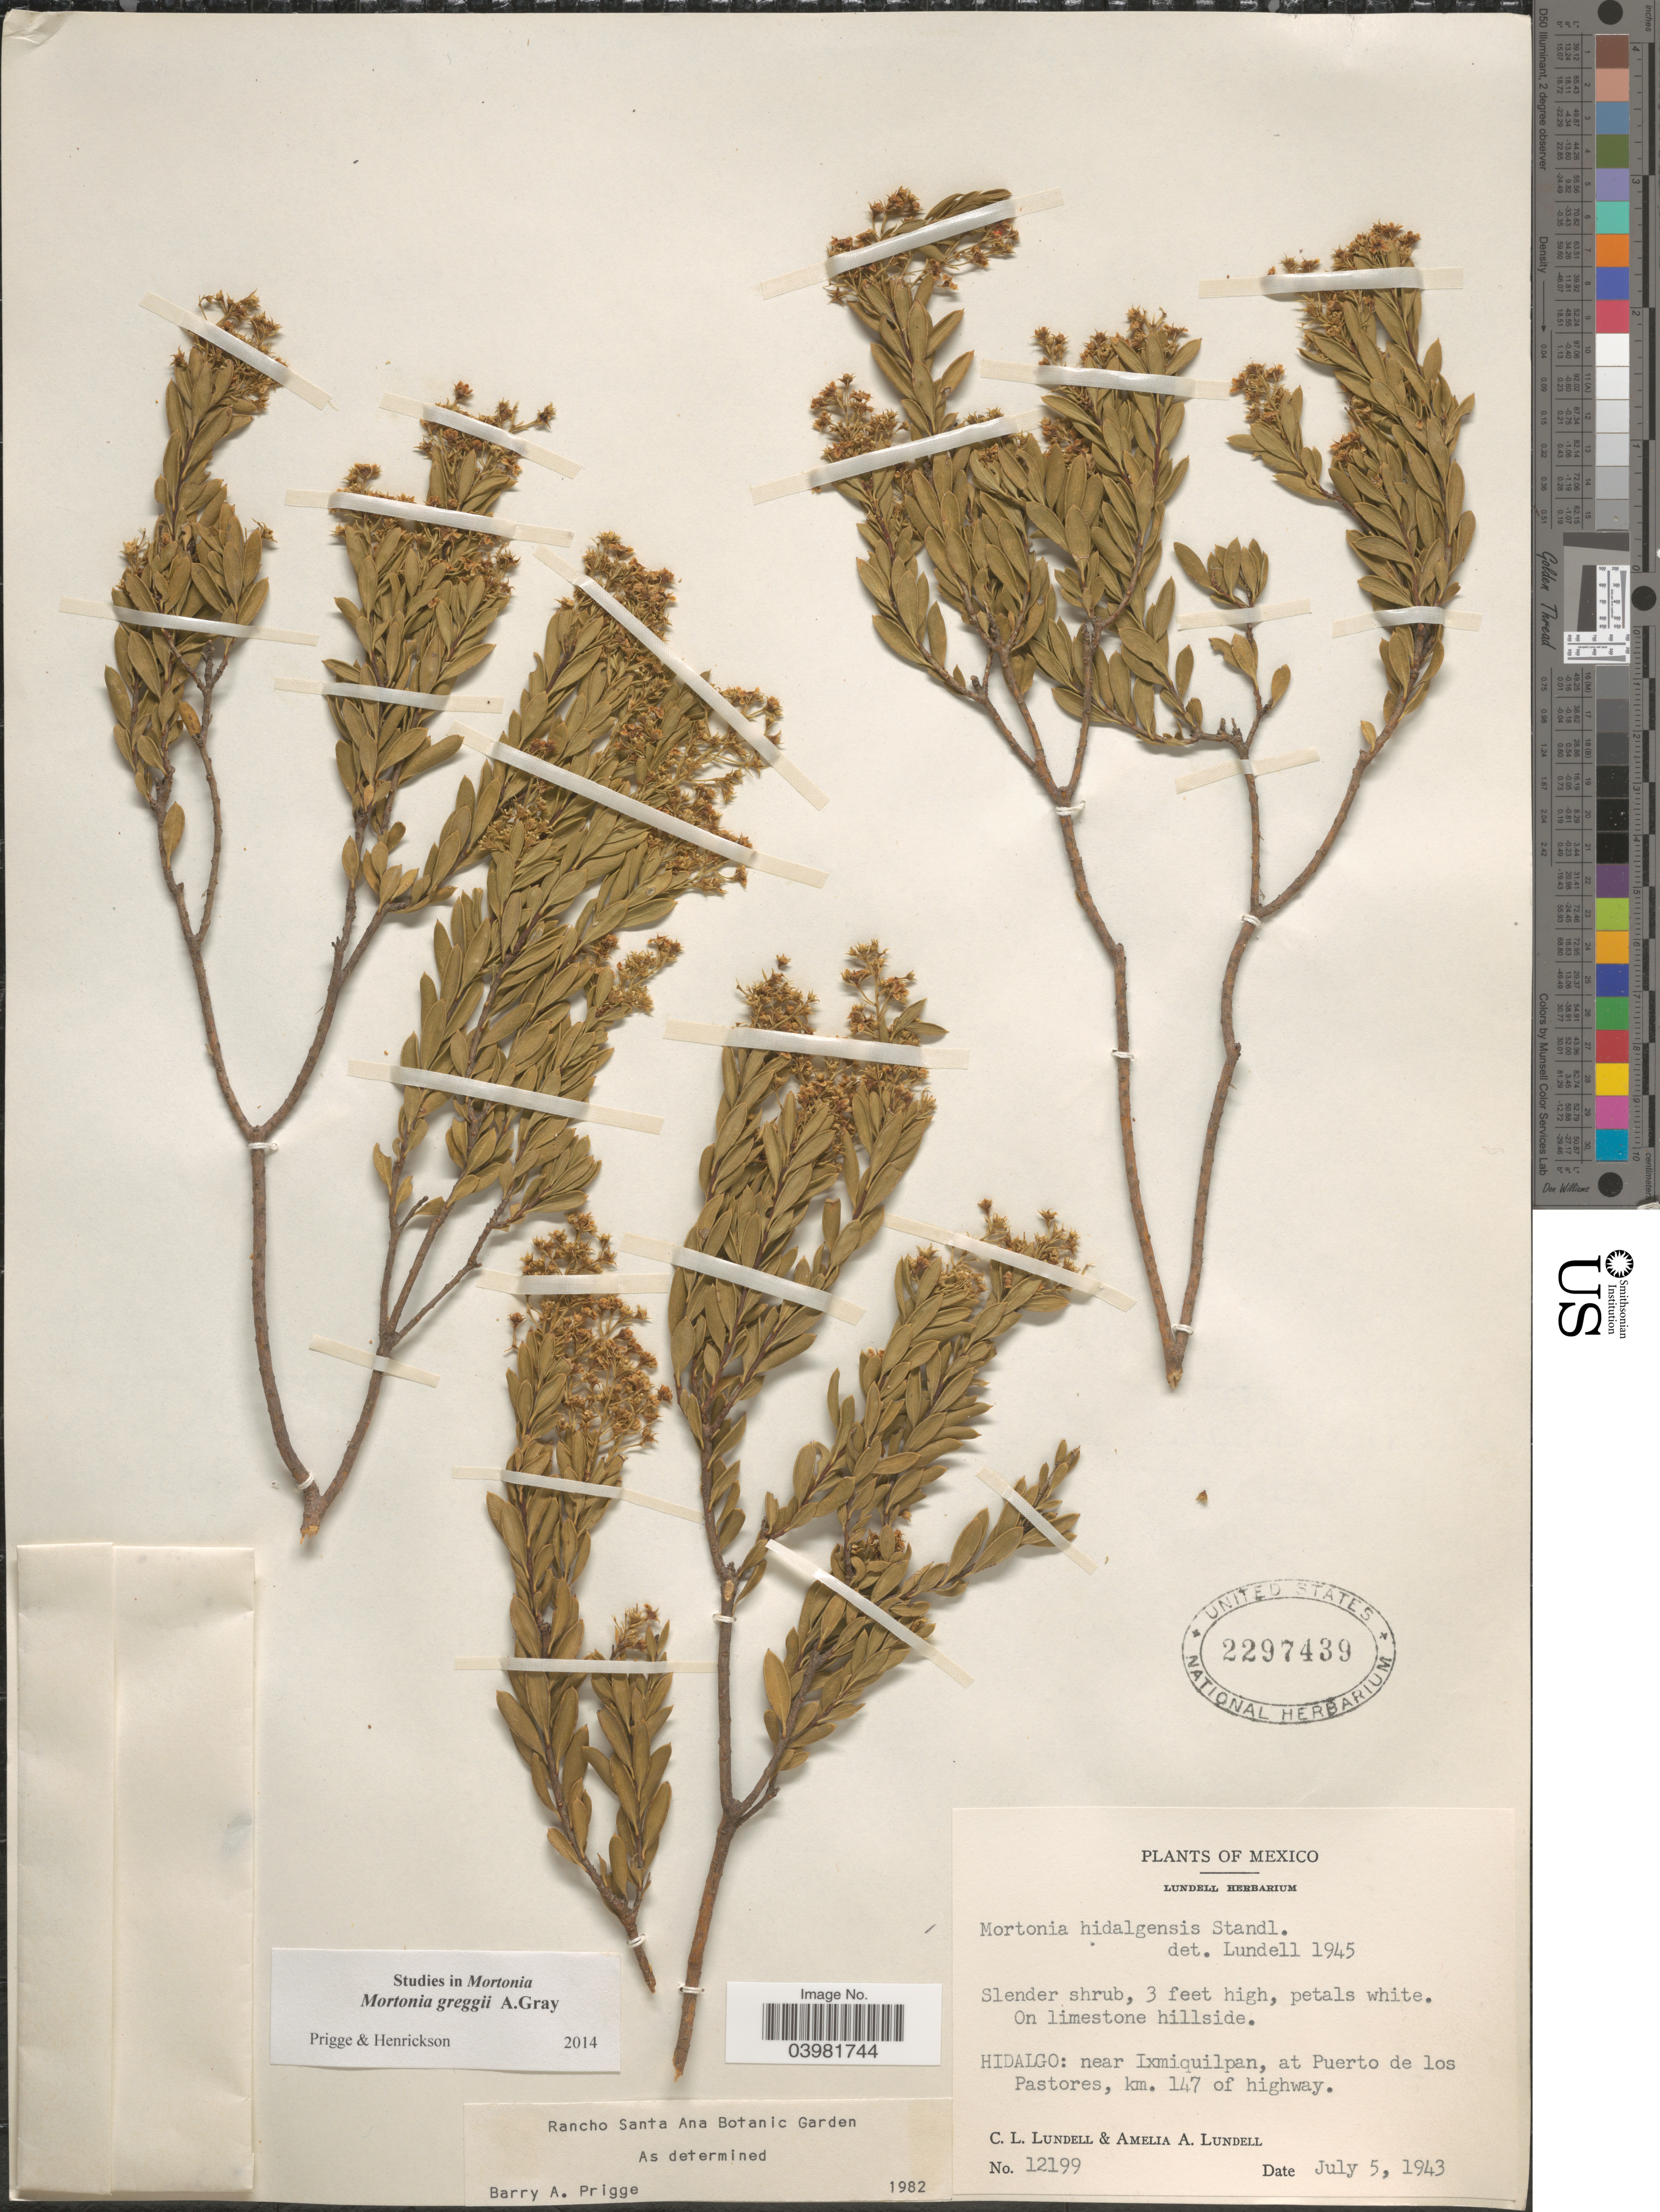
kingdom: Plantae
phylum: Tracheophyta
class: Magnoliopsida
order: Celastrales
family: Celastraceae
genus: Mortonia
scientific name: Mortonia greggii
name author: A. Gray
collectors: C. L. Lundell & A. A. Lundell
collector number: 12199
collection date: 1943-07-05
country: Mexico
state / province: Hidalgo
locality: Near Ixmiquilpan, at Puerto de los Pastores, km. 147 of highway.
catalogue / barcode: US 2297439